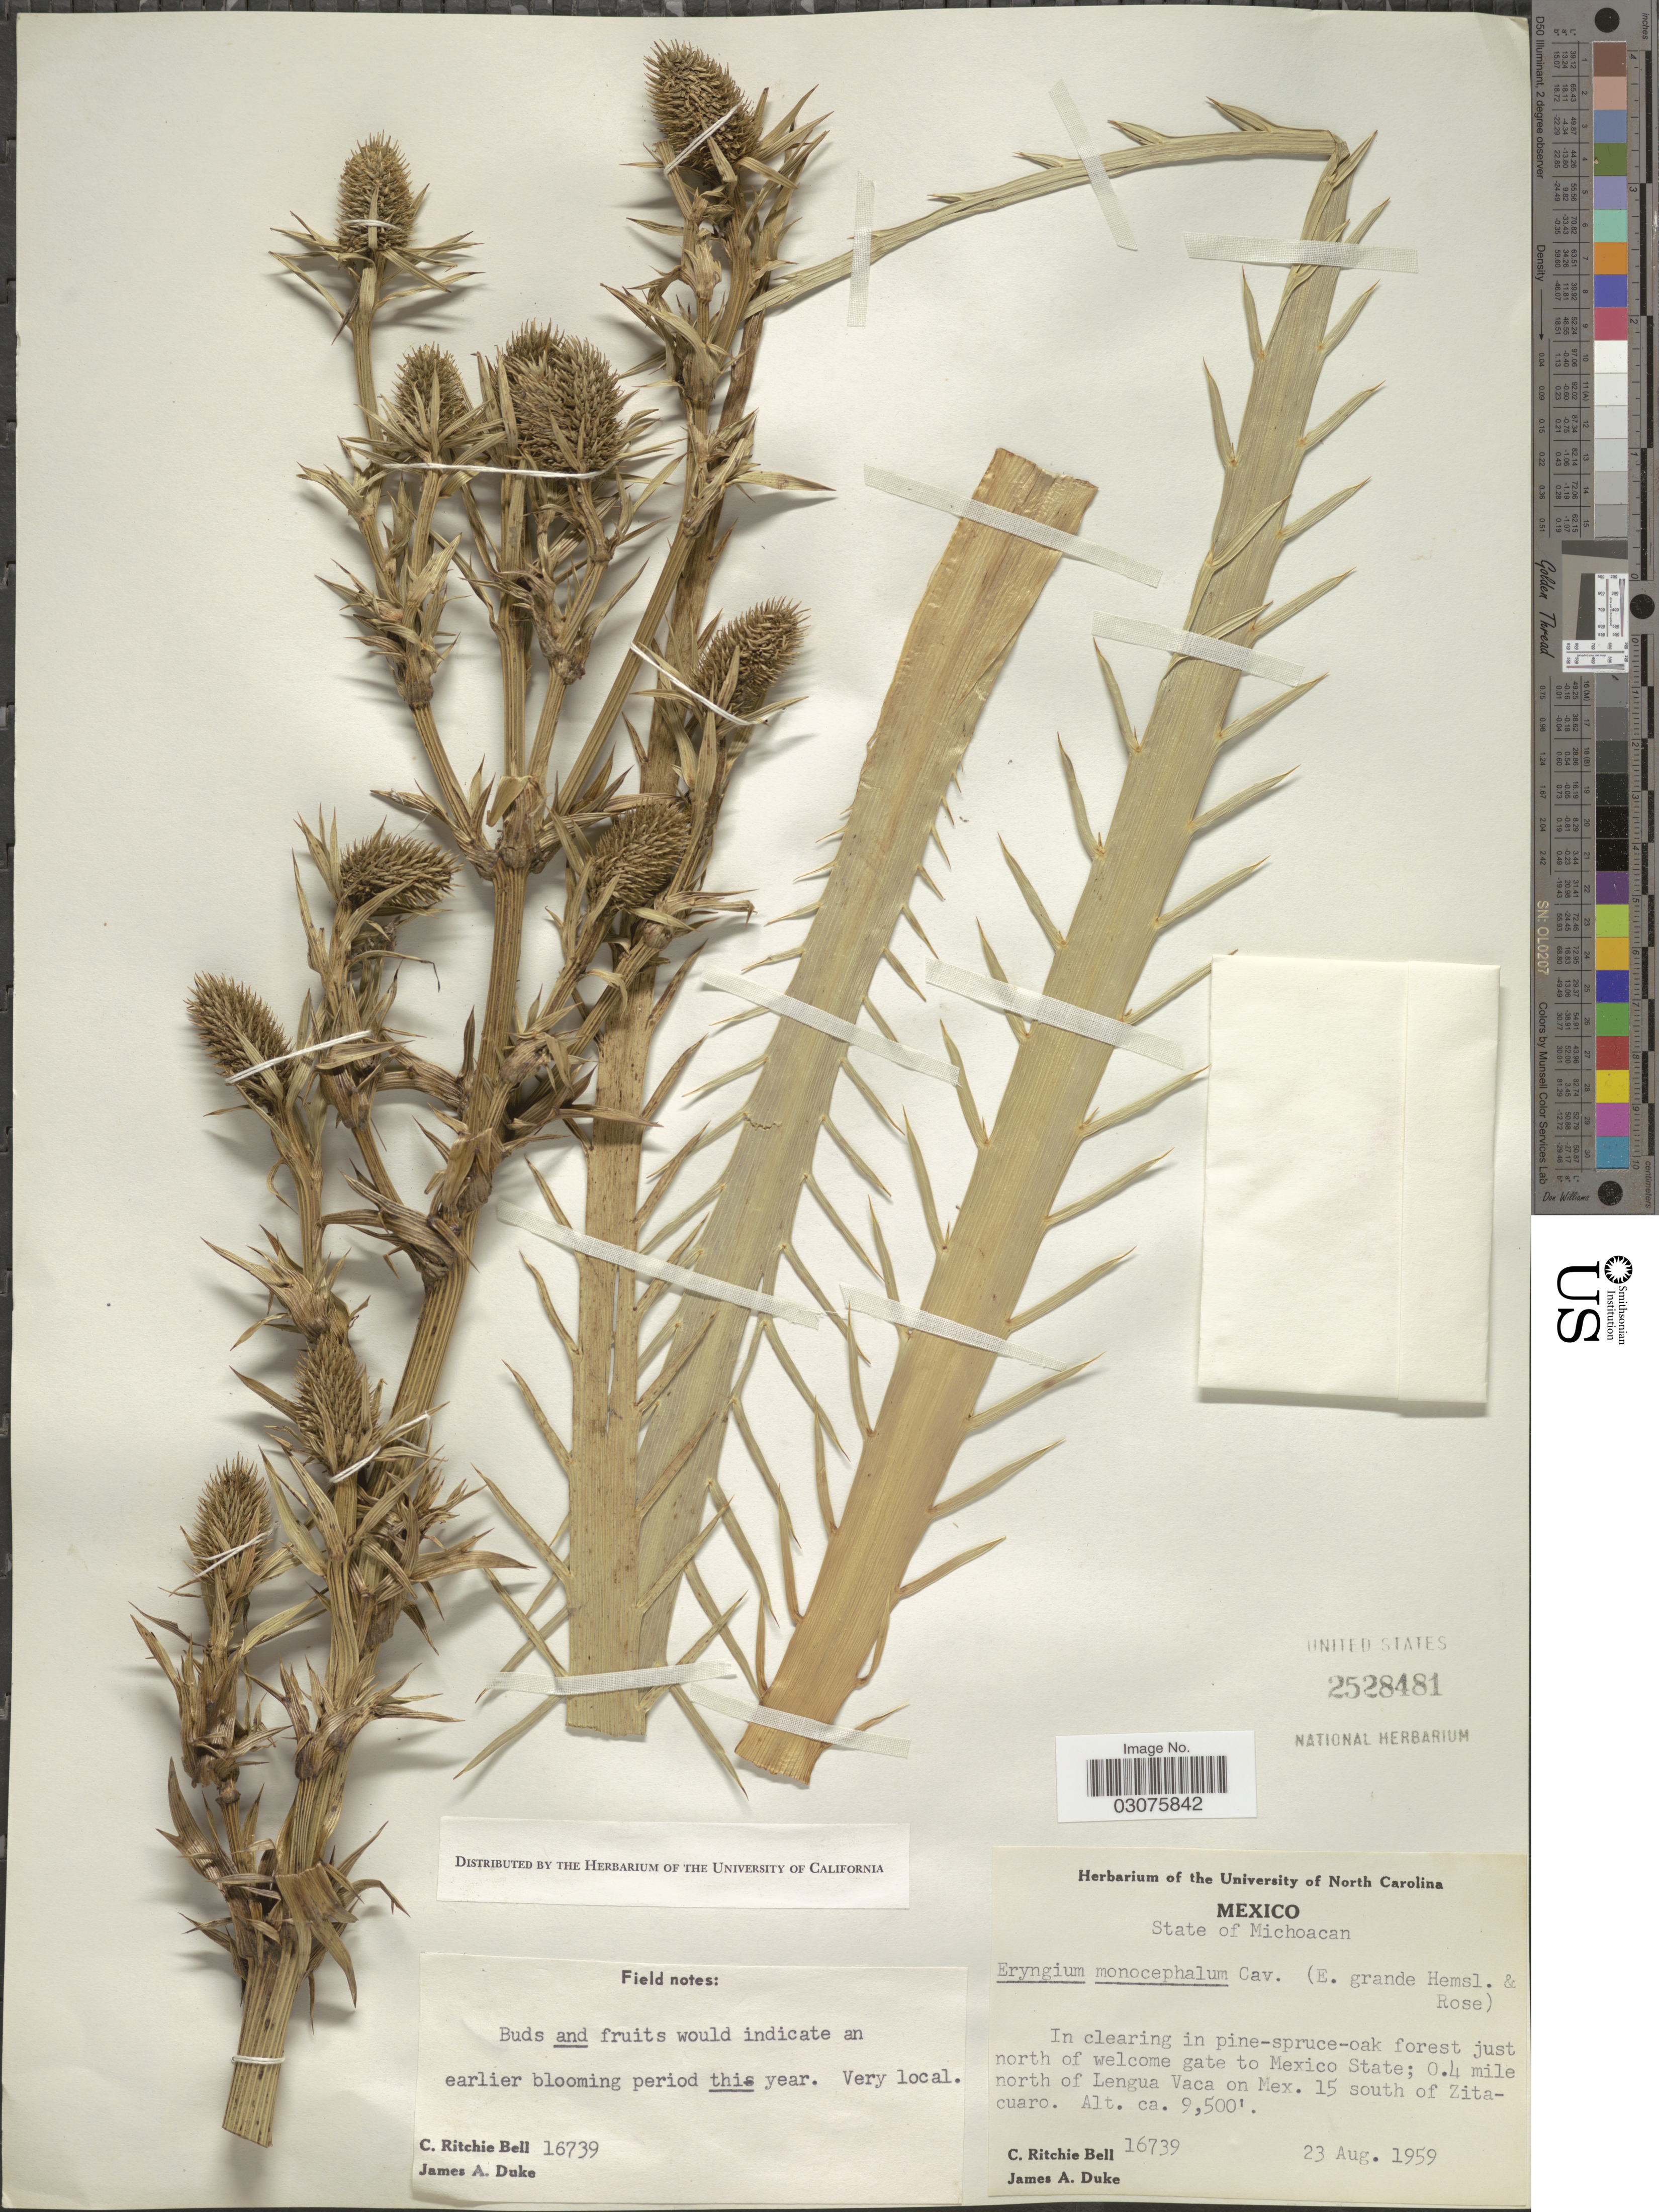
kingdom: Plantae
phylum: Tracheophyta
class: Magnoliopsida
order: Apiales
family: Apiaceae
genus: Eryngium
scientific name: Eryngium monocephalum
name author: Cav.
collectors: C. R. Bell & J. A. Duke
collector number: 16739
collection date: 1959-08-23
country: Mexico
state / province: Michoacán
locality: State of Michoacan. In clearing in pine-spruce-oak forest just north of welcome gate to Mexico State; 0.4 mile north of Lengua Vaca on Mex. 15 south of Zitacuaro.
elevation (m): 2896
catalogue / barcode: US 2528481